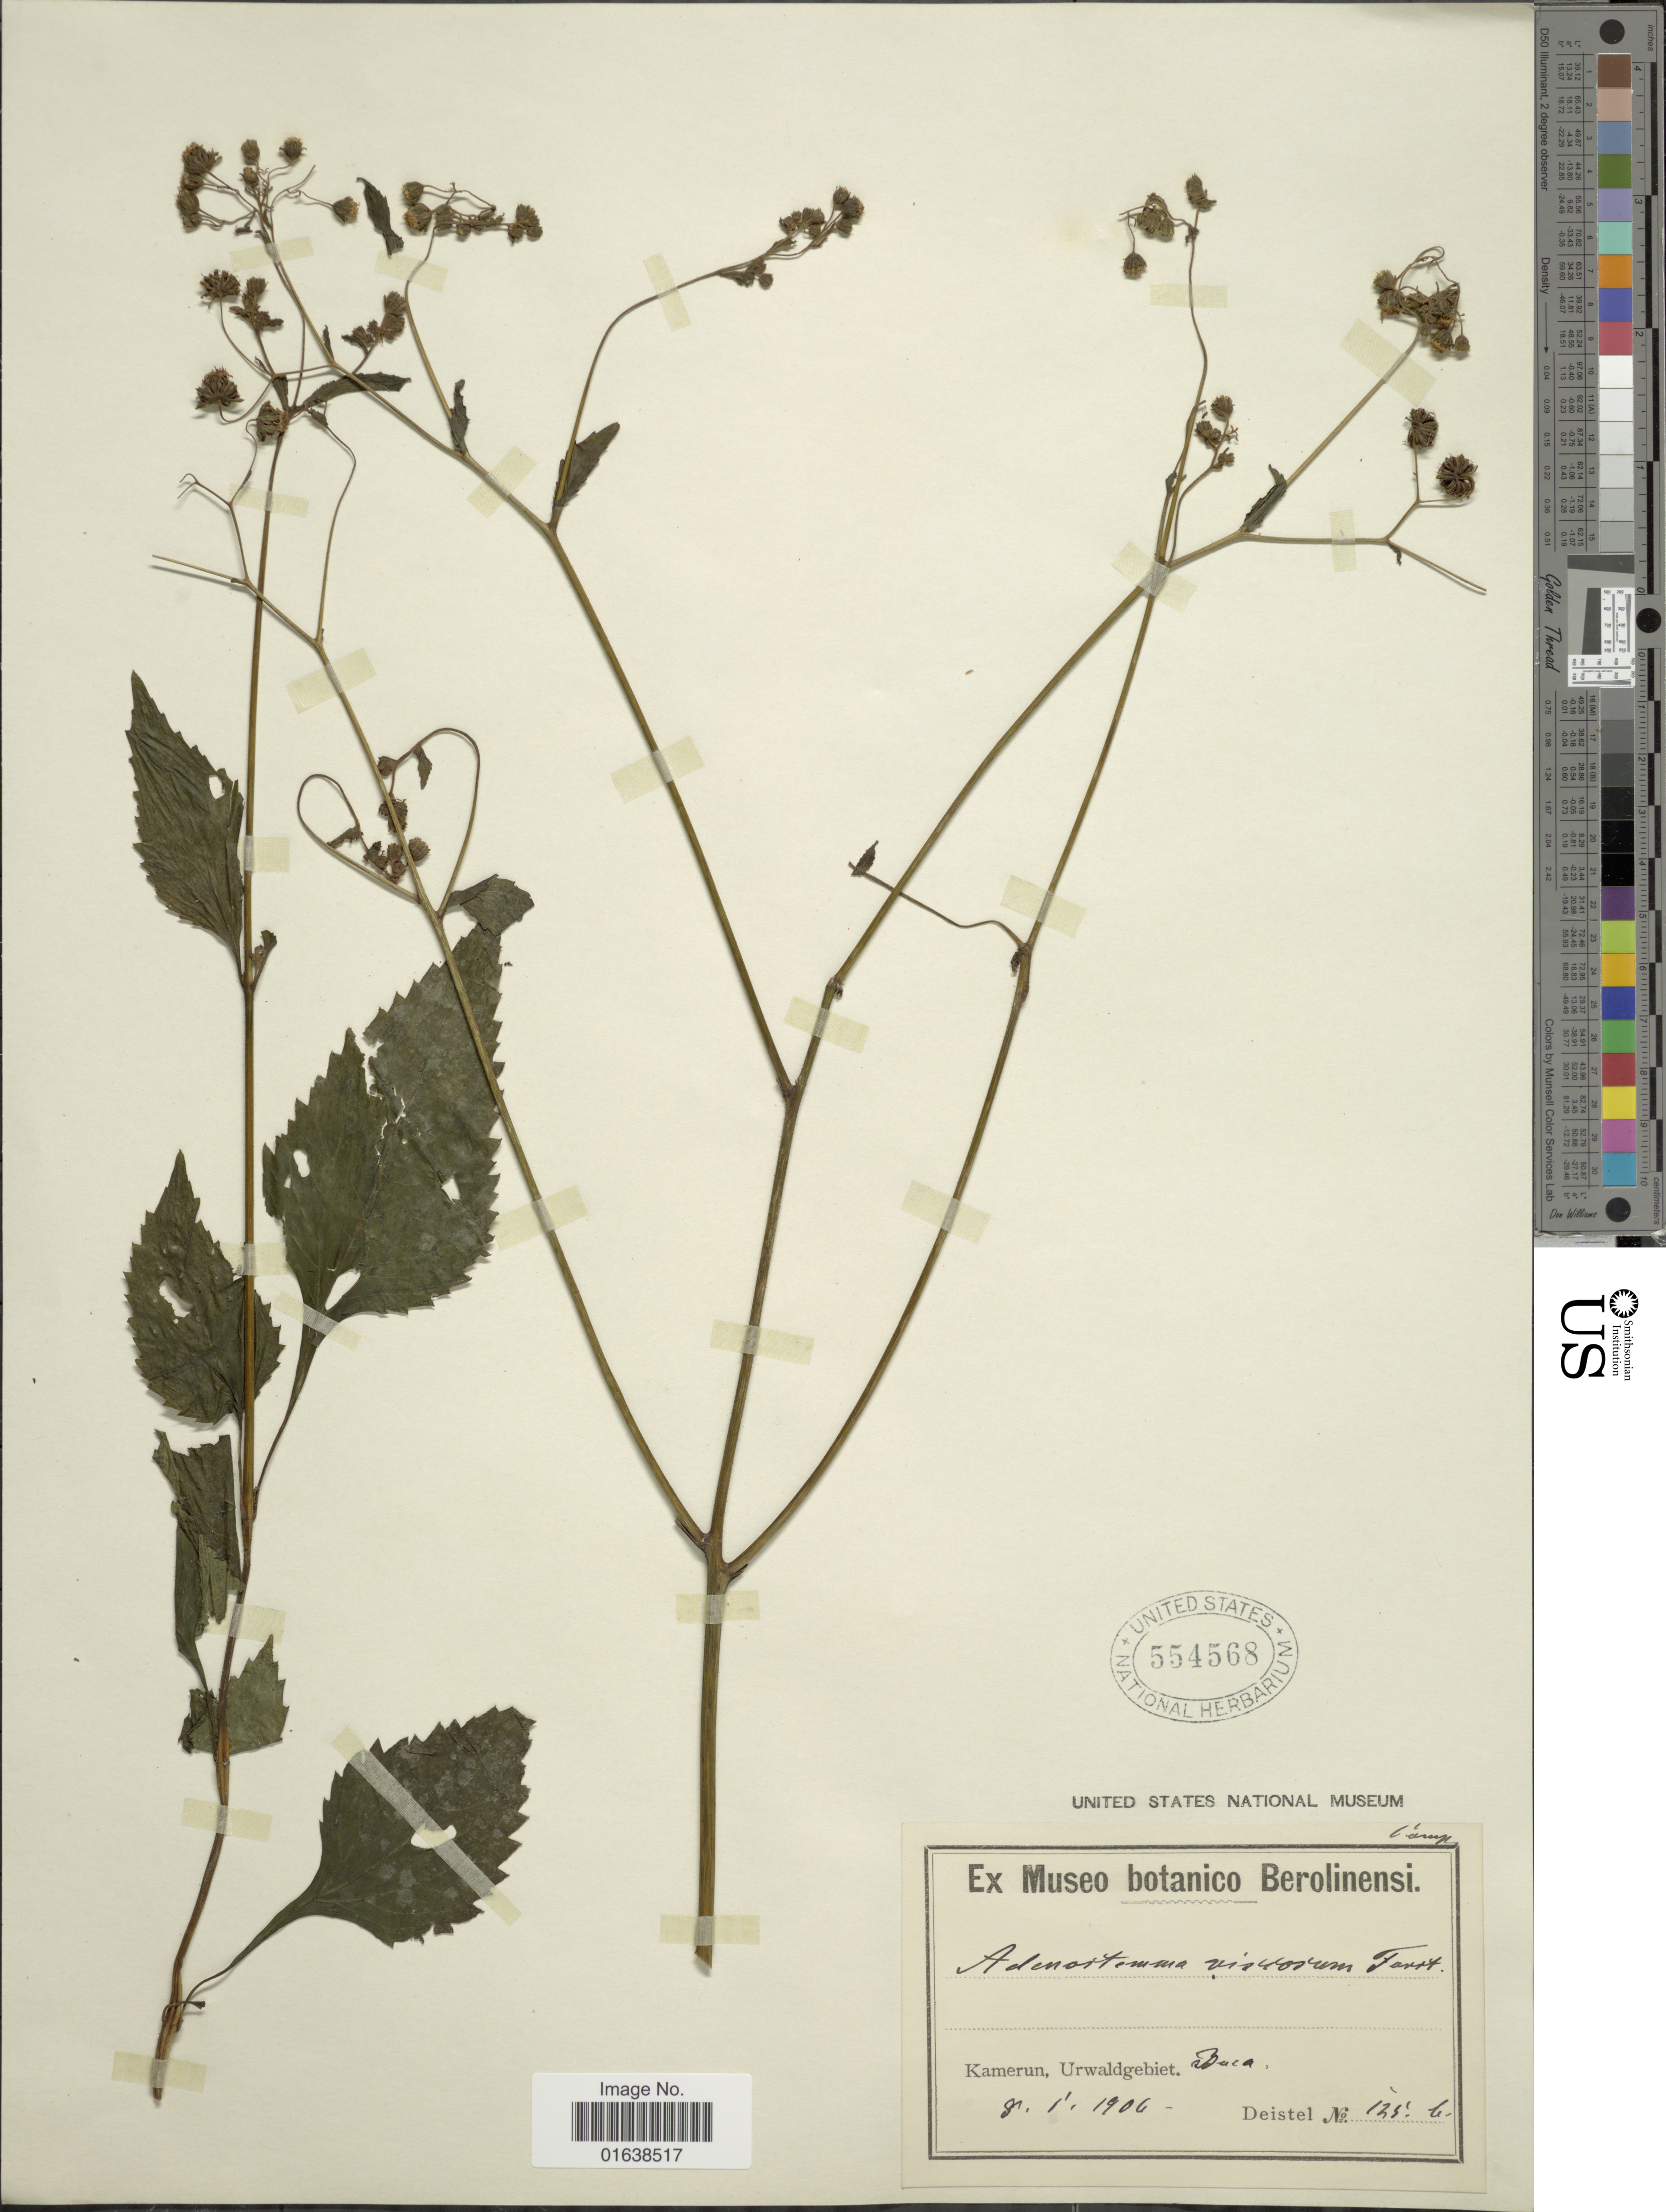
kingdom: Plantae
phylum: Tracheophyta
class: Magnoliopsida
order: Asterales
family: Asteraceae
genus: Adenostemma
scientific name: Adenostemma mauritianum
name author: DC.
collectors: -. Deistel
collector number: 125b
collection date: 1906-01-08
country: Cameroon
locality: Kamerun, Urwaldgebiet. Buea.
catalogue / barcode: US 554568